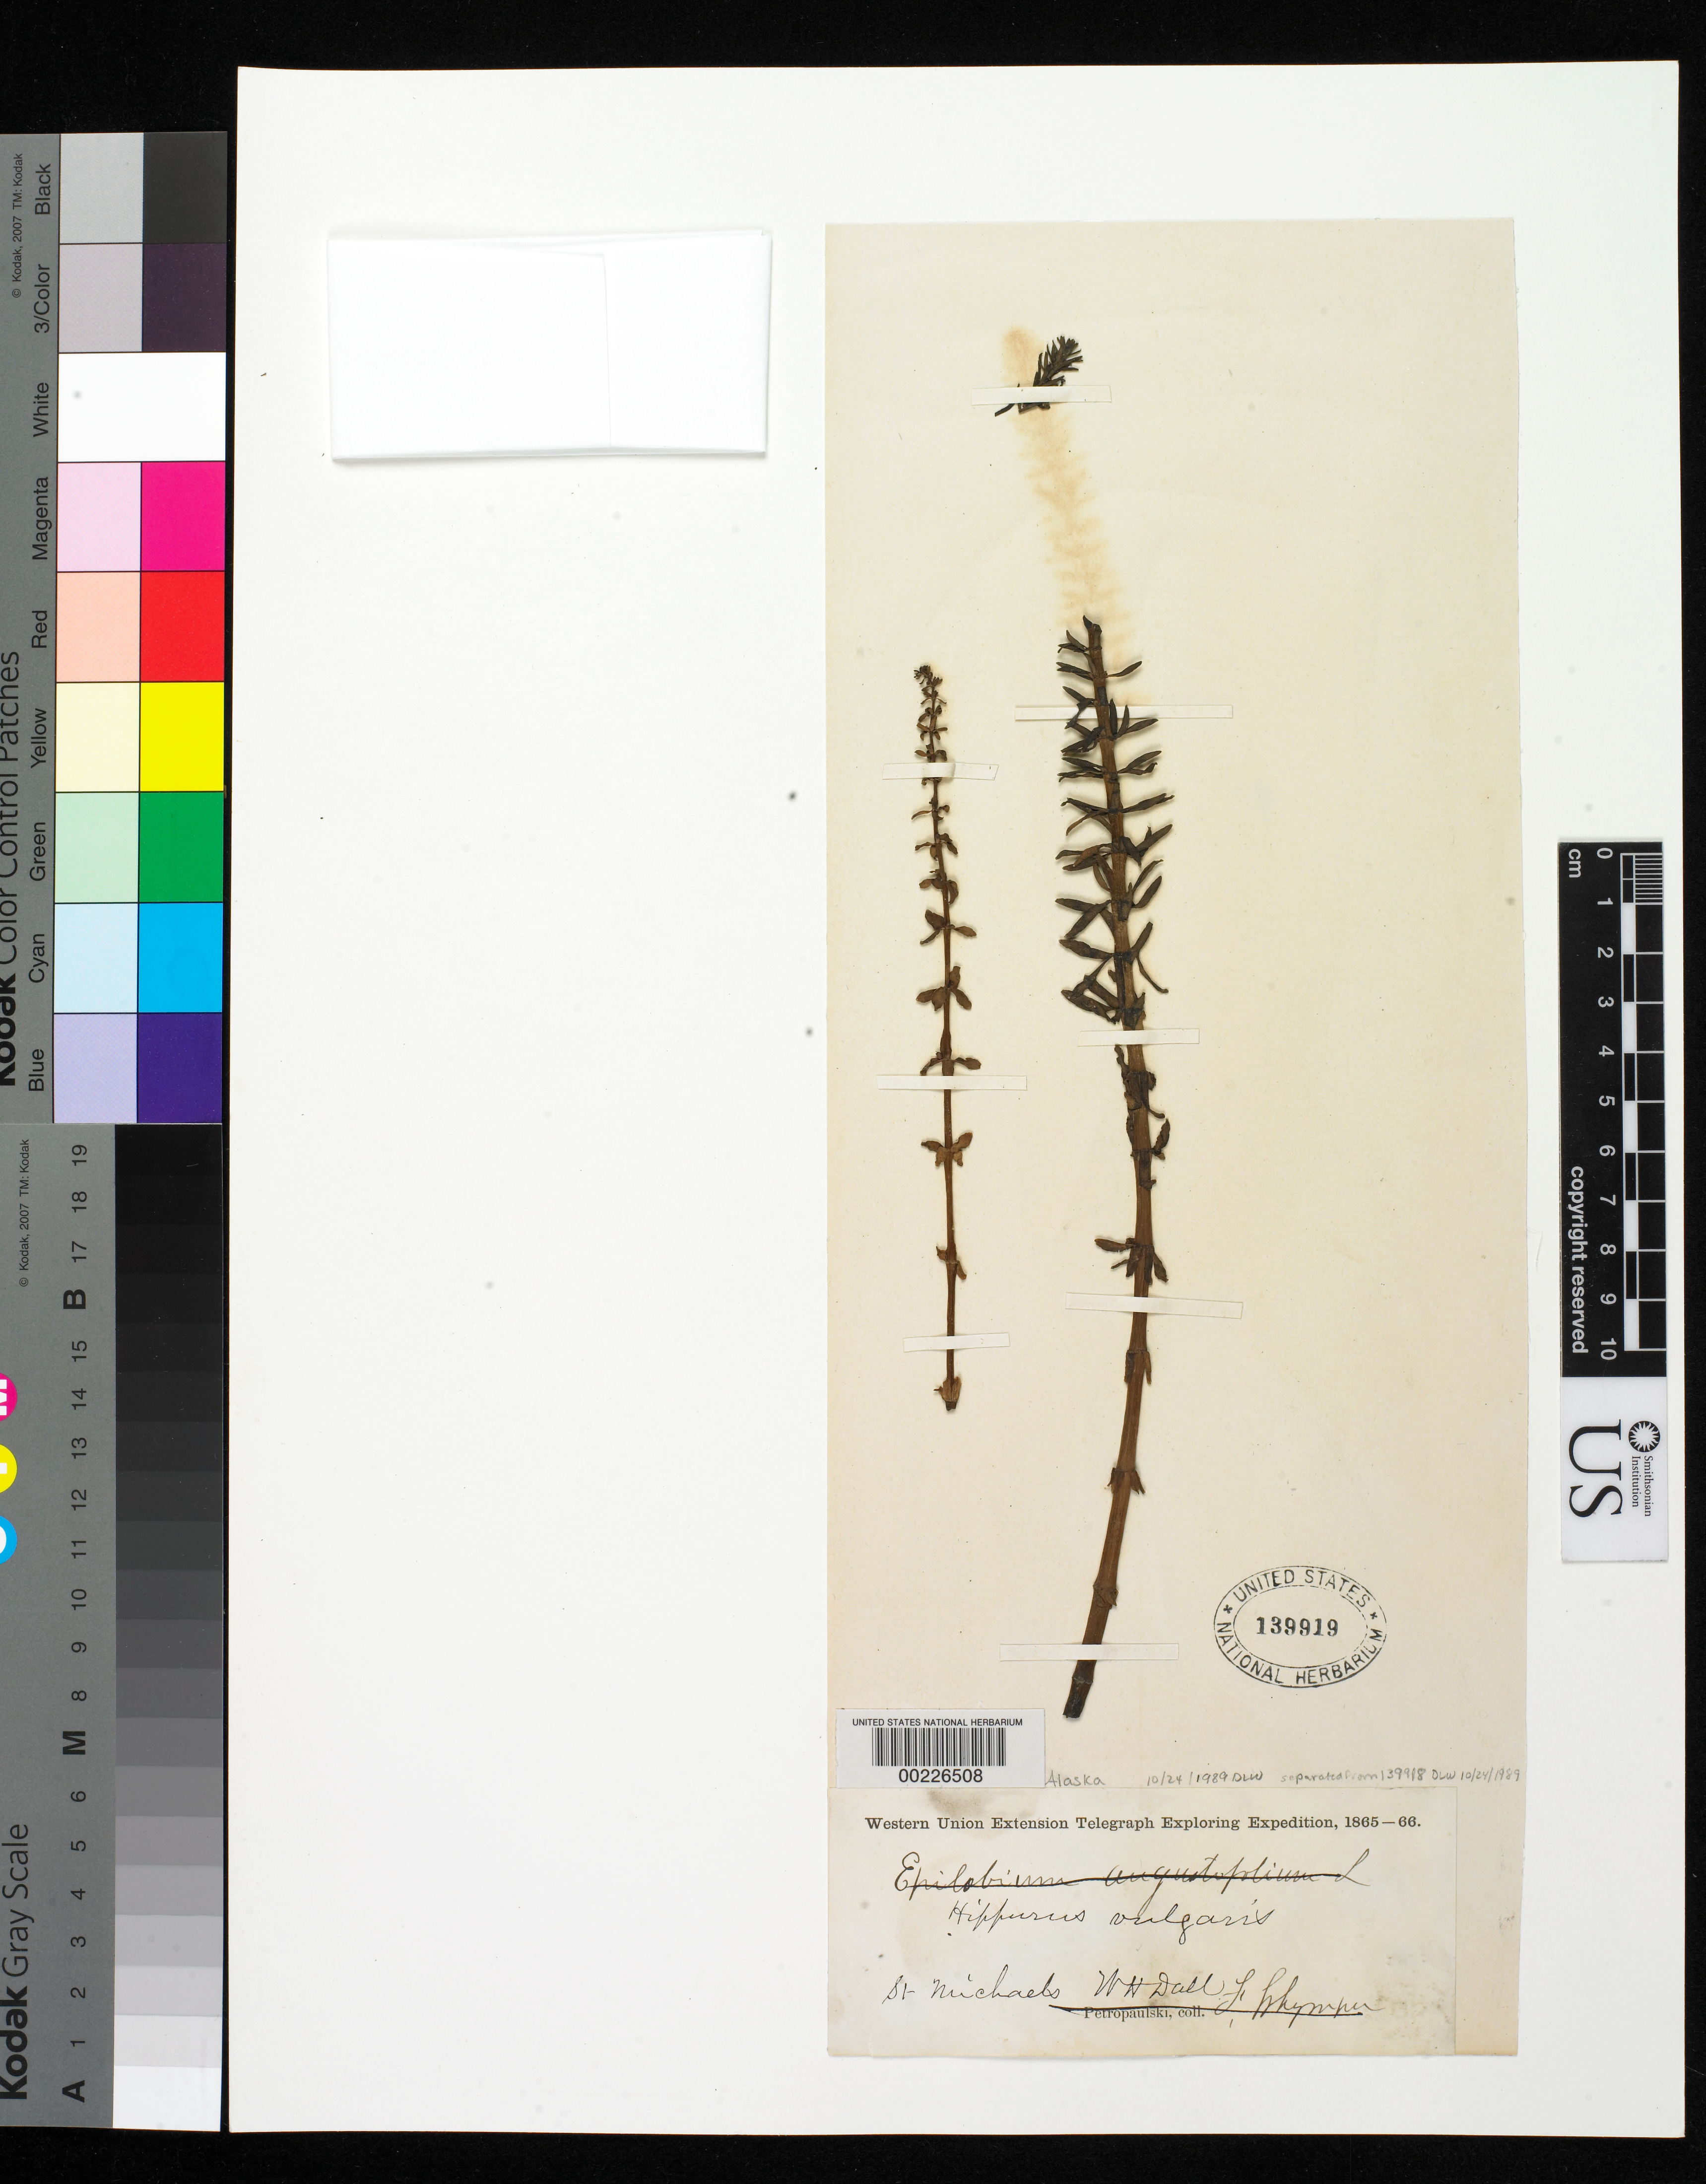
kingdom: Plantae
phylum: Tracheophyta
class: Magnoliopsida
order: Lamiales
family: Plantaginaceae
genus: Hippuris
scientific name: Hippuris vulgaris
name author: L.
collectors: W. Dall & F. Whymper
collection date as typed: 1865 to -- -- 1866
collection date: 1865/1866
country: United States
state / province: Alaska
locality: St. michaels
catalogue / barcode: US 139919